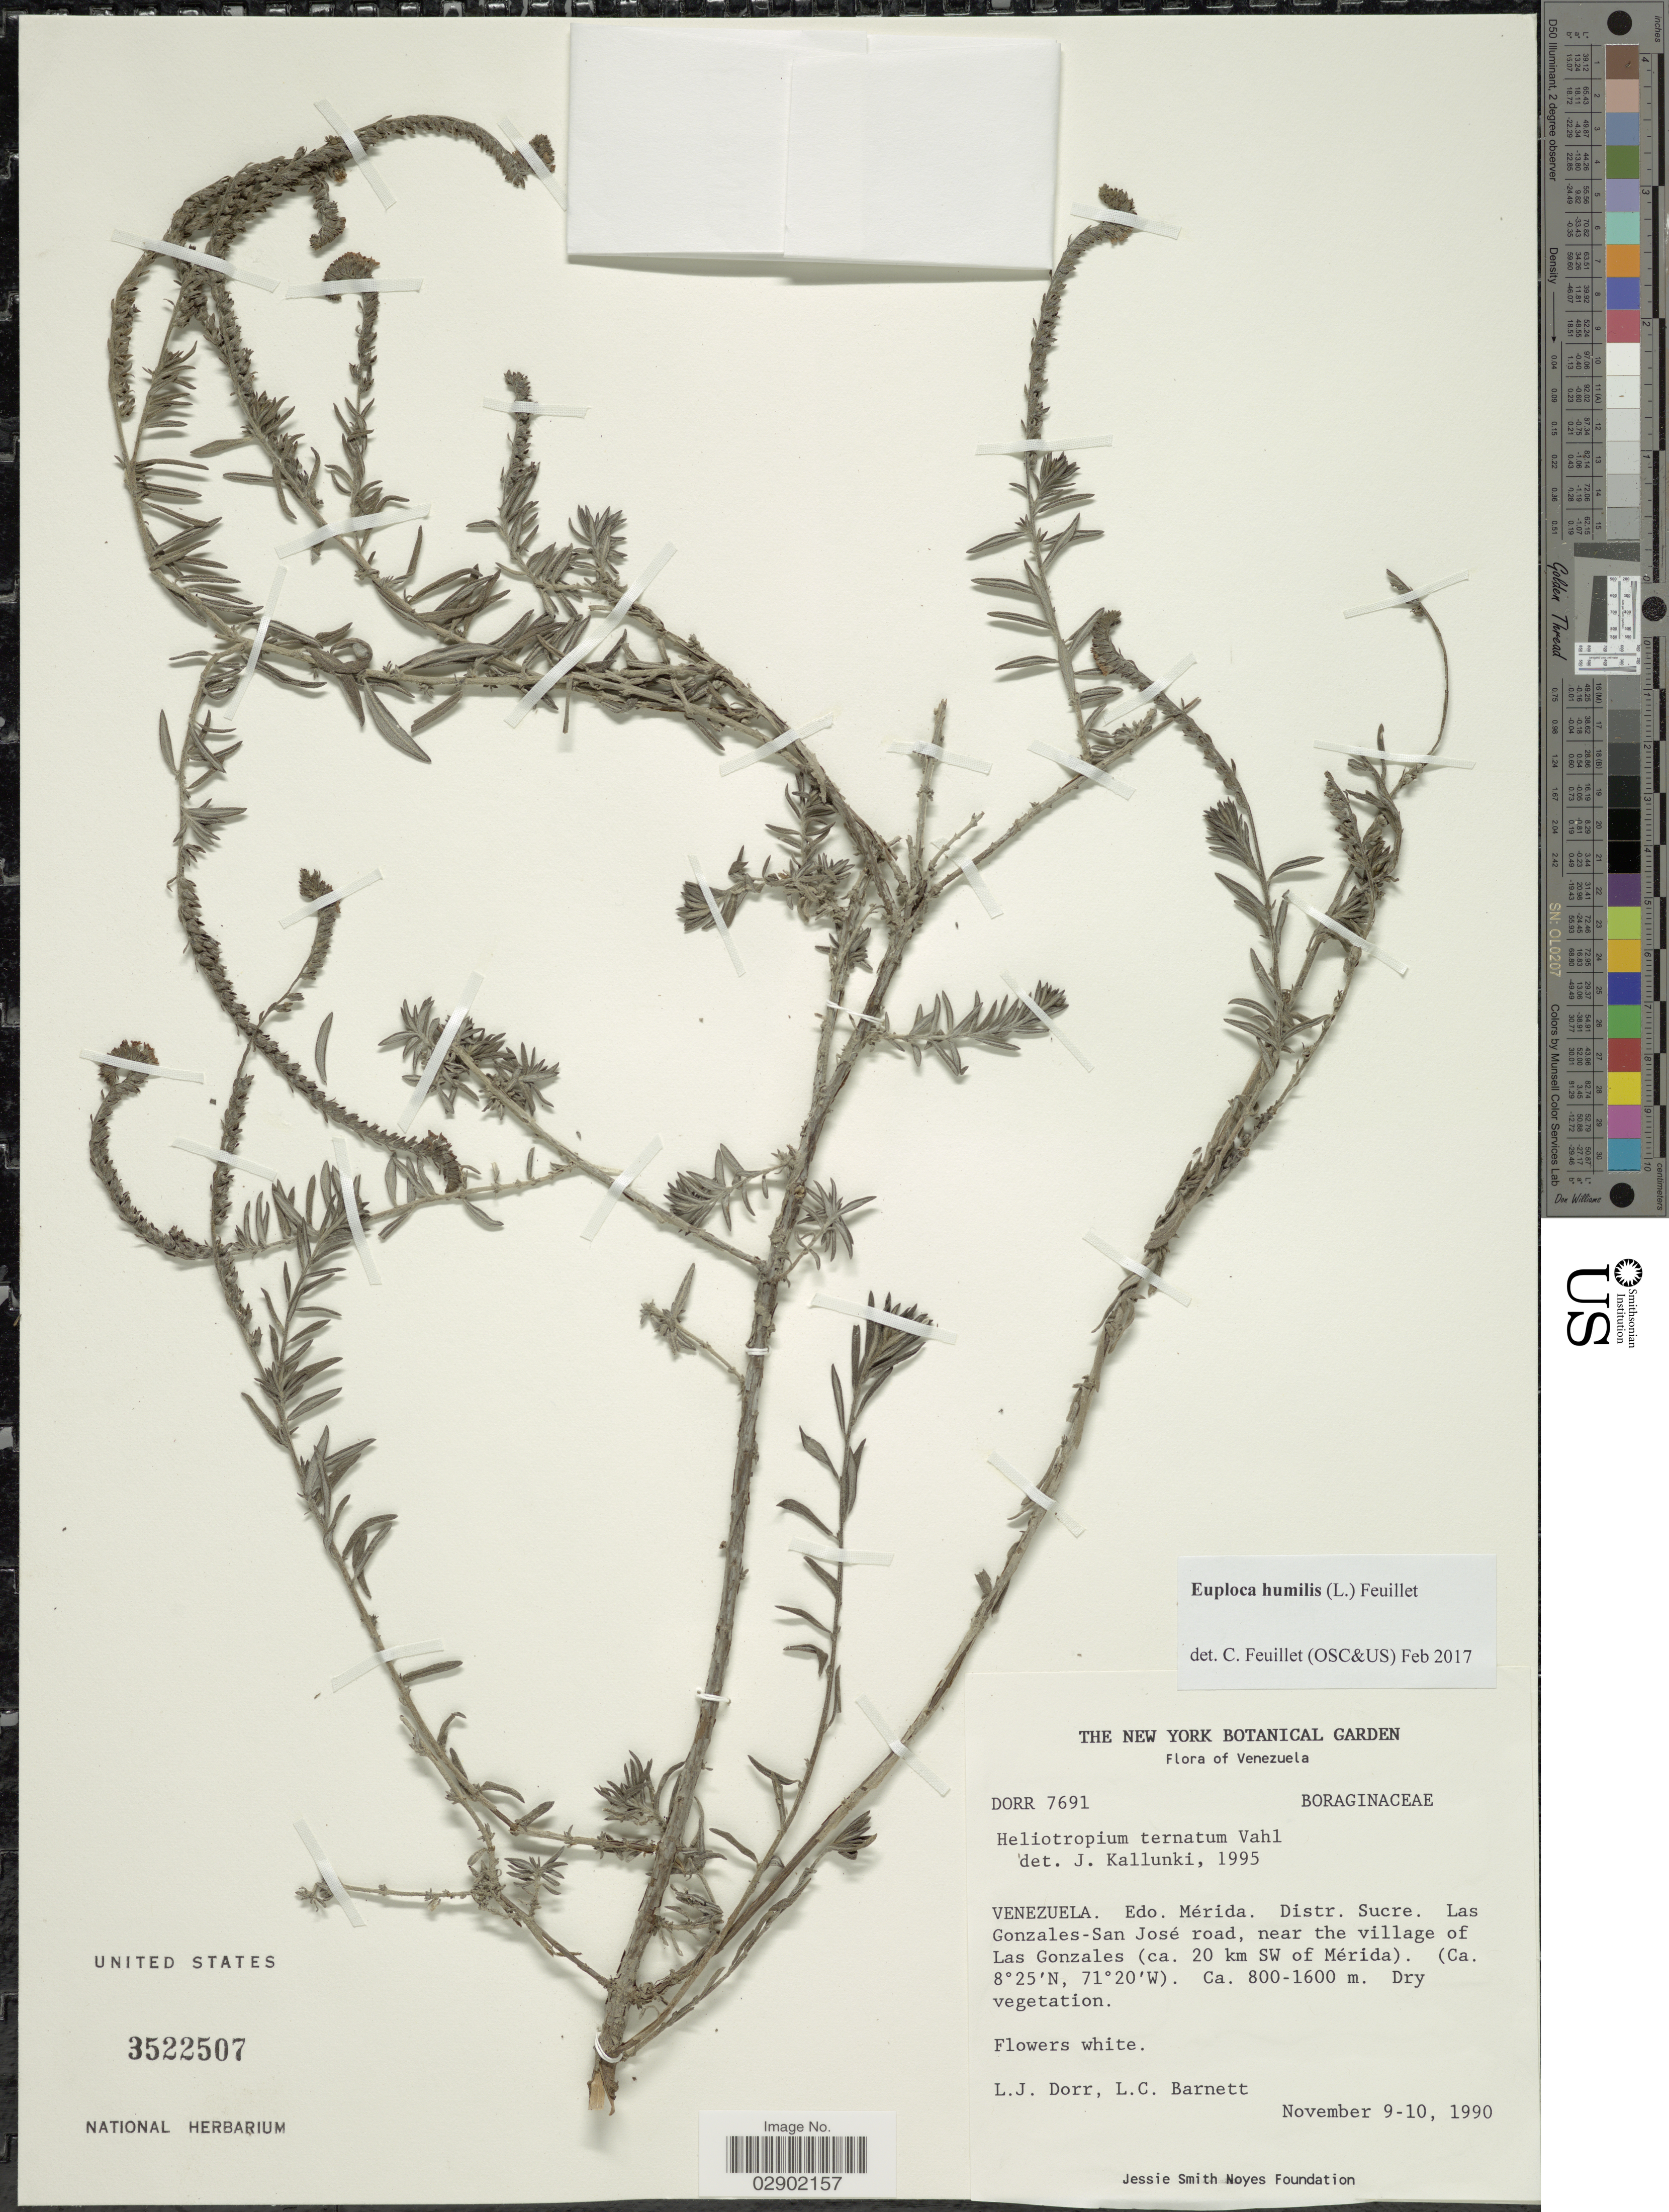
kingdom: Plantae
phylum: Tracheophyta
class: Magnoliopsida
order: Boraginales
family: Heliotropiaceae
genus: Euploca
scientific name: Euploca humilis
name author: (L.) Feuillet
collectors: L. J. Dorr & L. C. Barnett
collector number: DORR7691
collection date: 1990-11-09/1990-11-10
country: Venezuela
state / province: Mérida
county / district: Sucre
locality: Las Gonzales-San José road, near the village of Las Gonzales (ca. 20 km SW of Mérida).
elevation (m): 800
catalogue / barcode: US 3522507